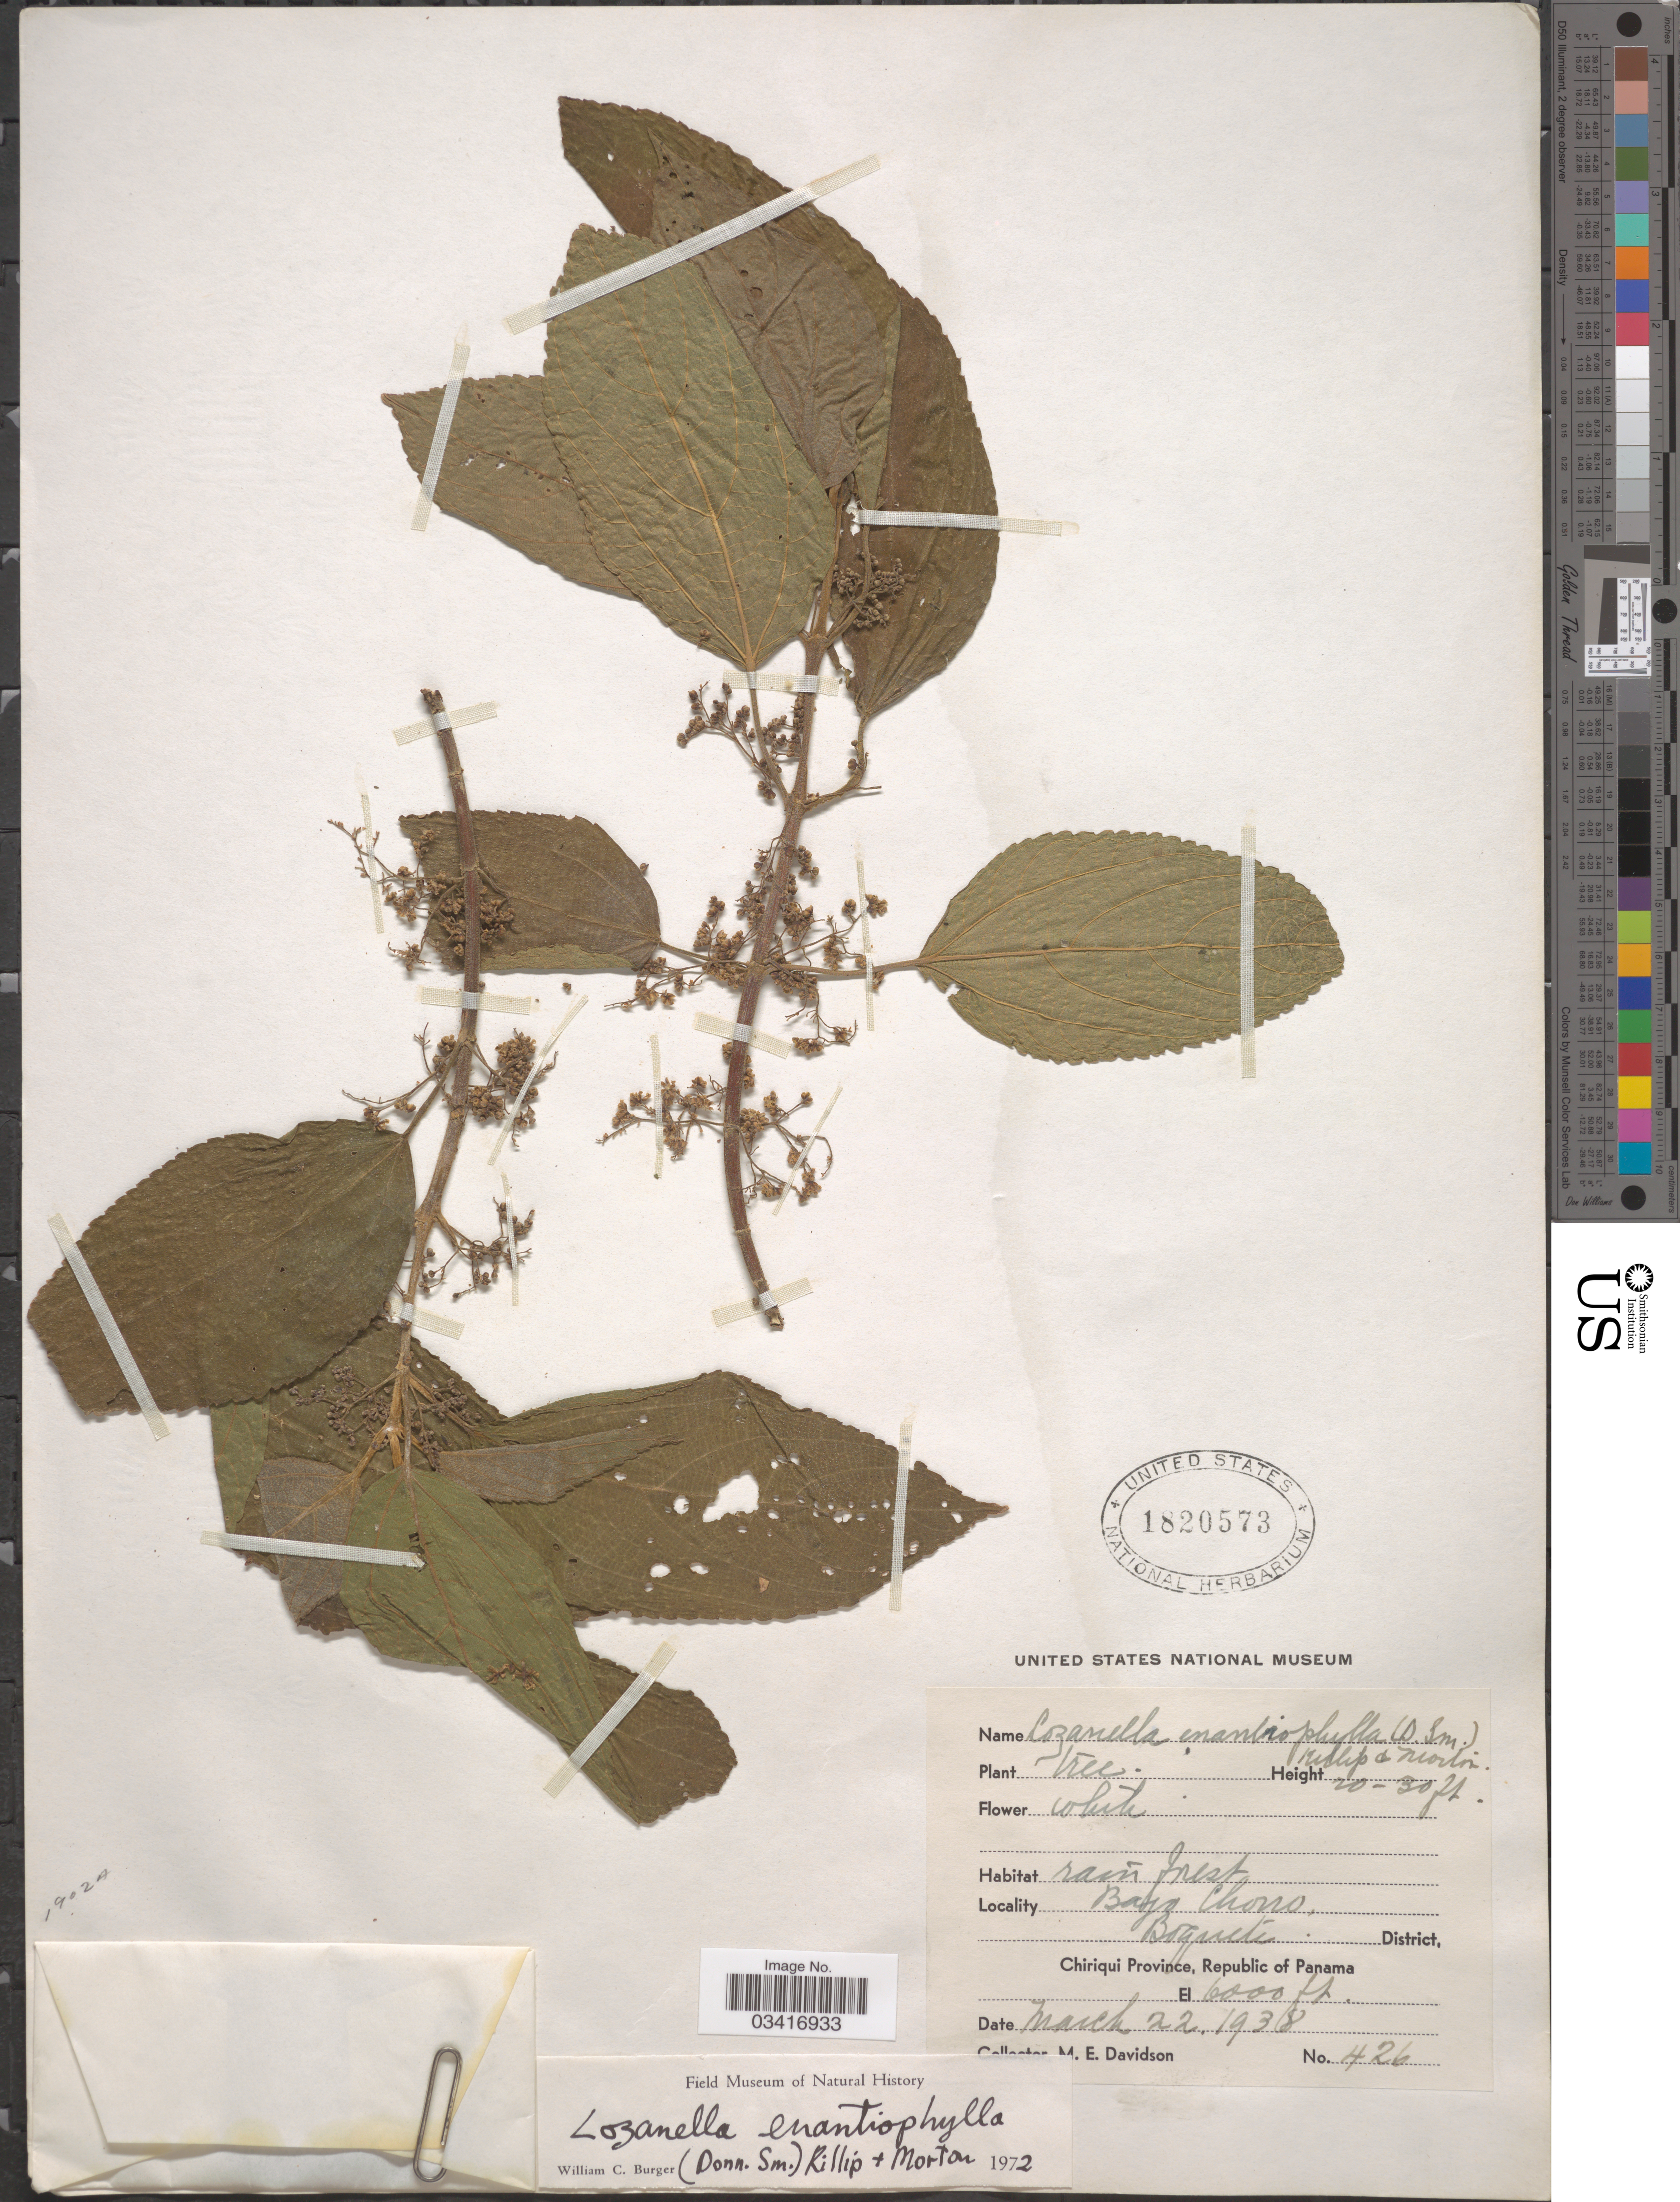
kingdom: Plantae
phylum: Tracheophyta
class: Magnoliopsida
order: Rosales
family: Cannabaceae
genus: Lozanella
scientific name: Lozanella enantiophylla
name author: (Donn. Sm.) Killip & C.V. Morton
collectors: M. E. Davidson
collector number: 426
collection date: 1938-03-22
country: Panama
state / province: Chiriqui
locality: Bajo Chorro. Boquete District.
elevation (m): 1829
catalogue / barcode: US 1820573